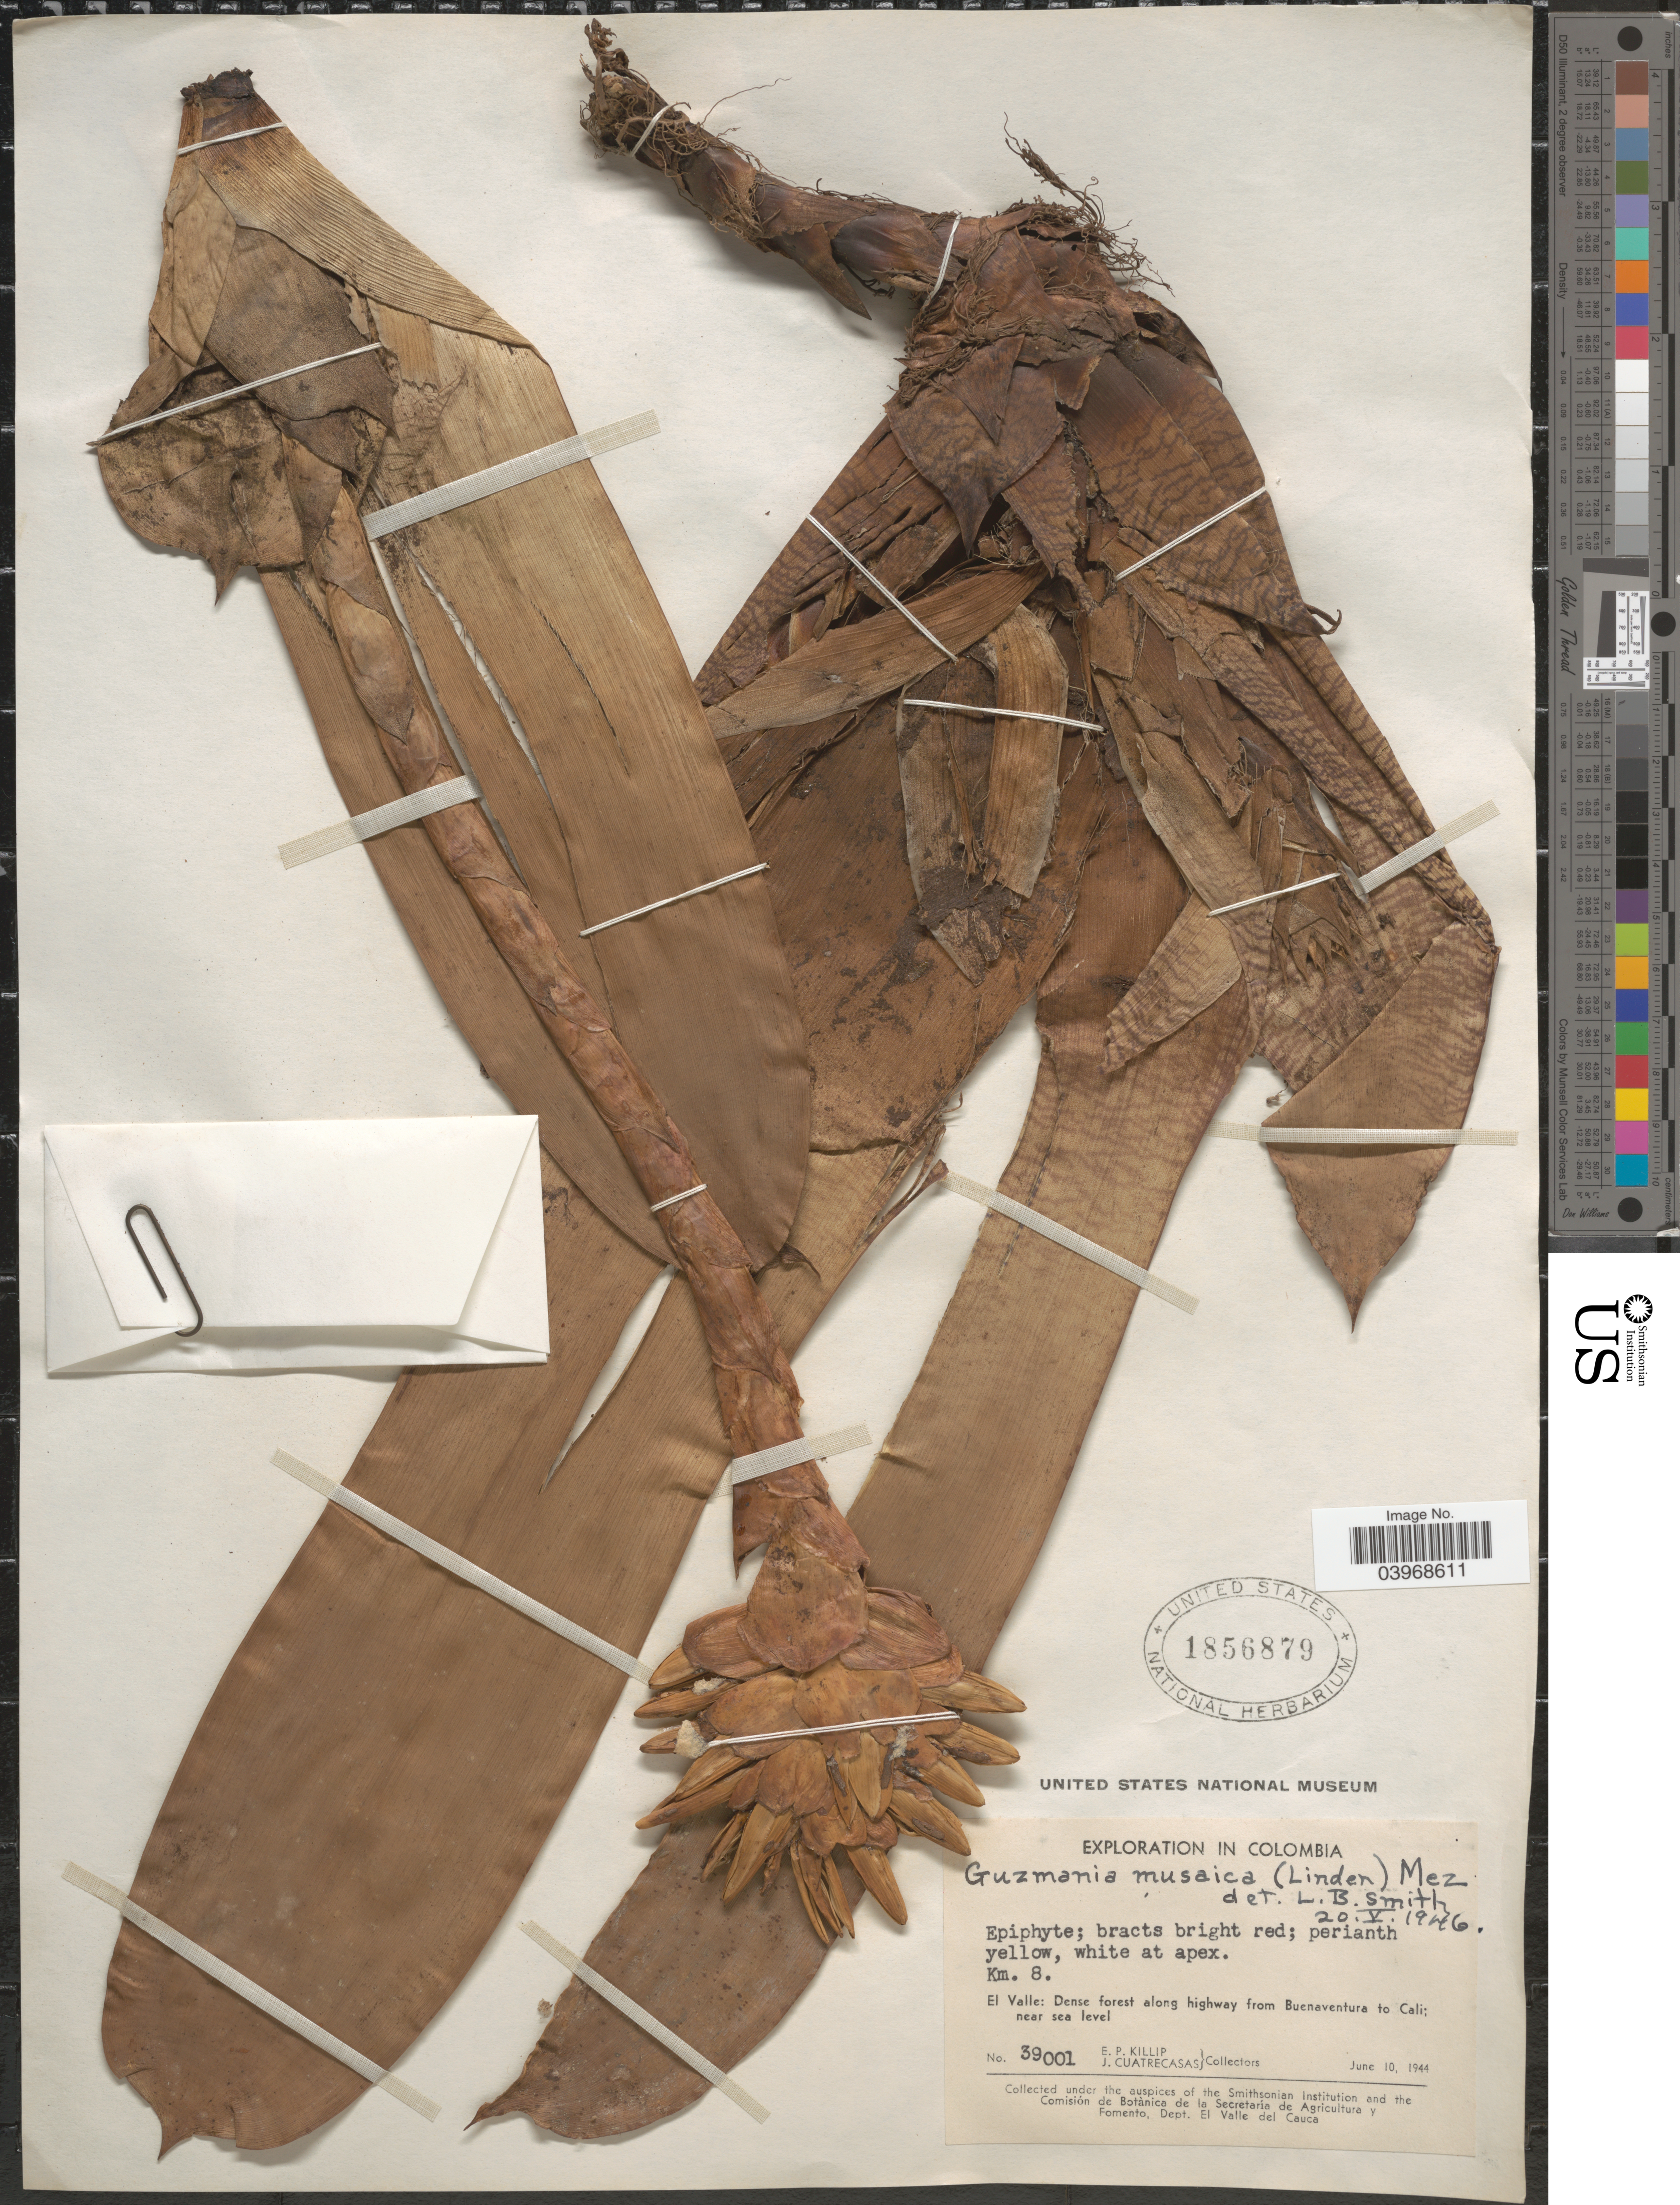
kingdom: Plantae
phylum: Tracheophyta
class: Liliopsida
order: Poales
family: Bromeliaceae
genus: Guzmania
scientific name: Guzmania musaica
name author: (Linden & André) Mez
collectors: E. P. Killip & J. Cuatrecasas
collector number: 39001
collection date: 1944-06-10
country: Colombia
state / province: Valle del Cauca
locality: Km. 8. El Valle: Dense forest along highway from Buenaventura to Cali.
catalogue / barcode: US 1856879